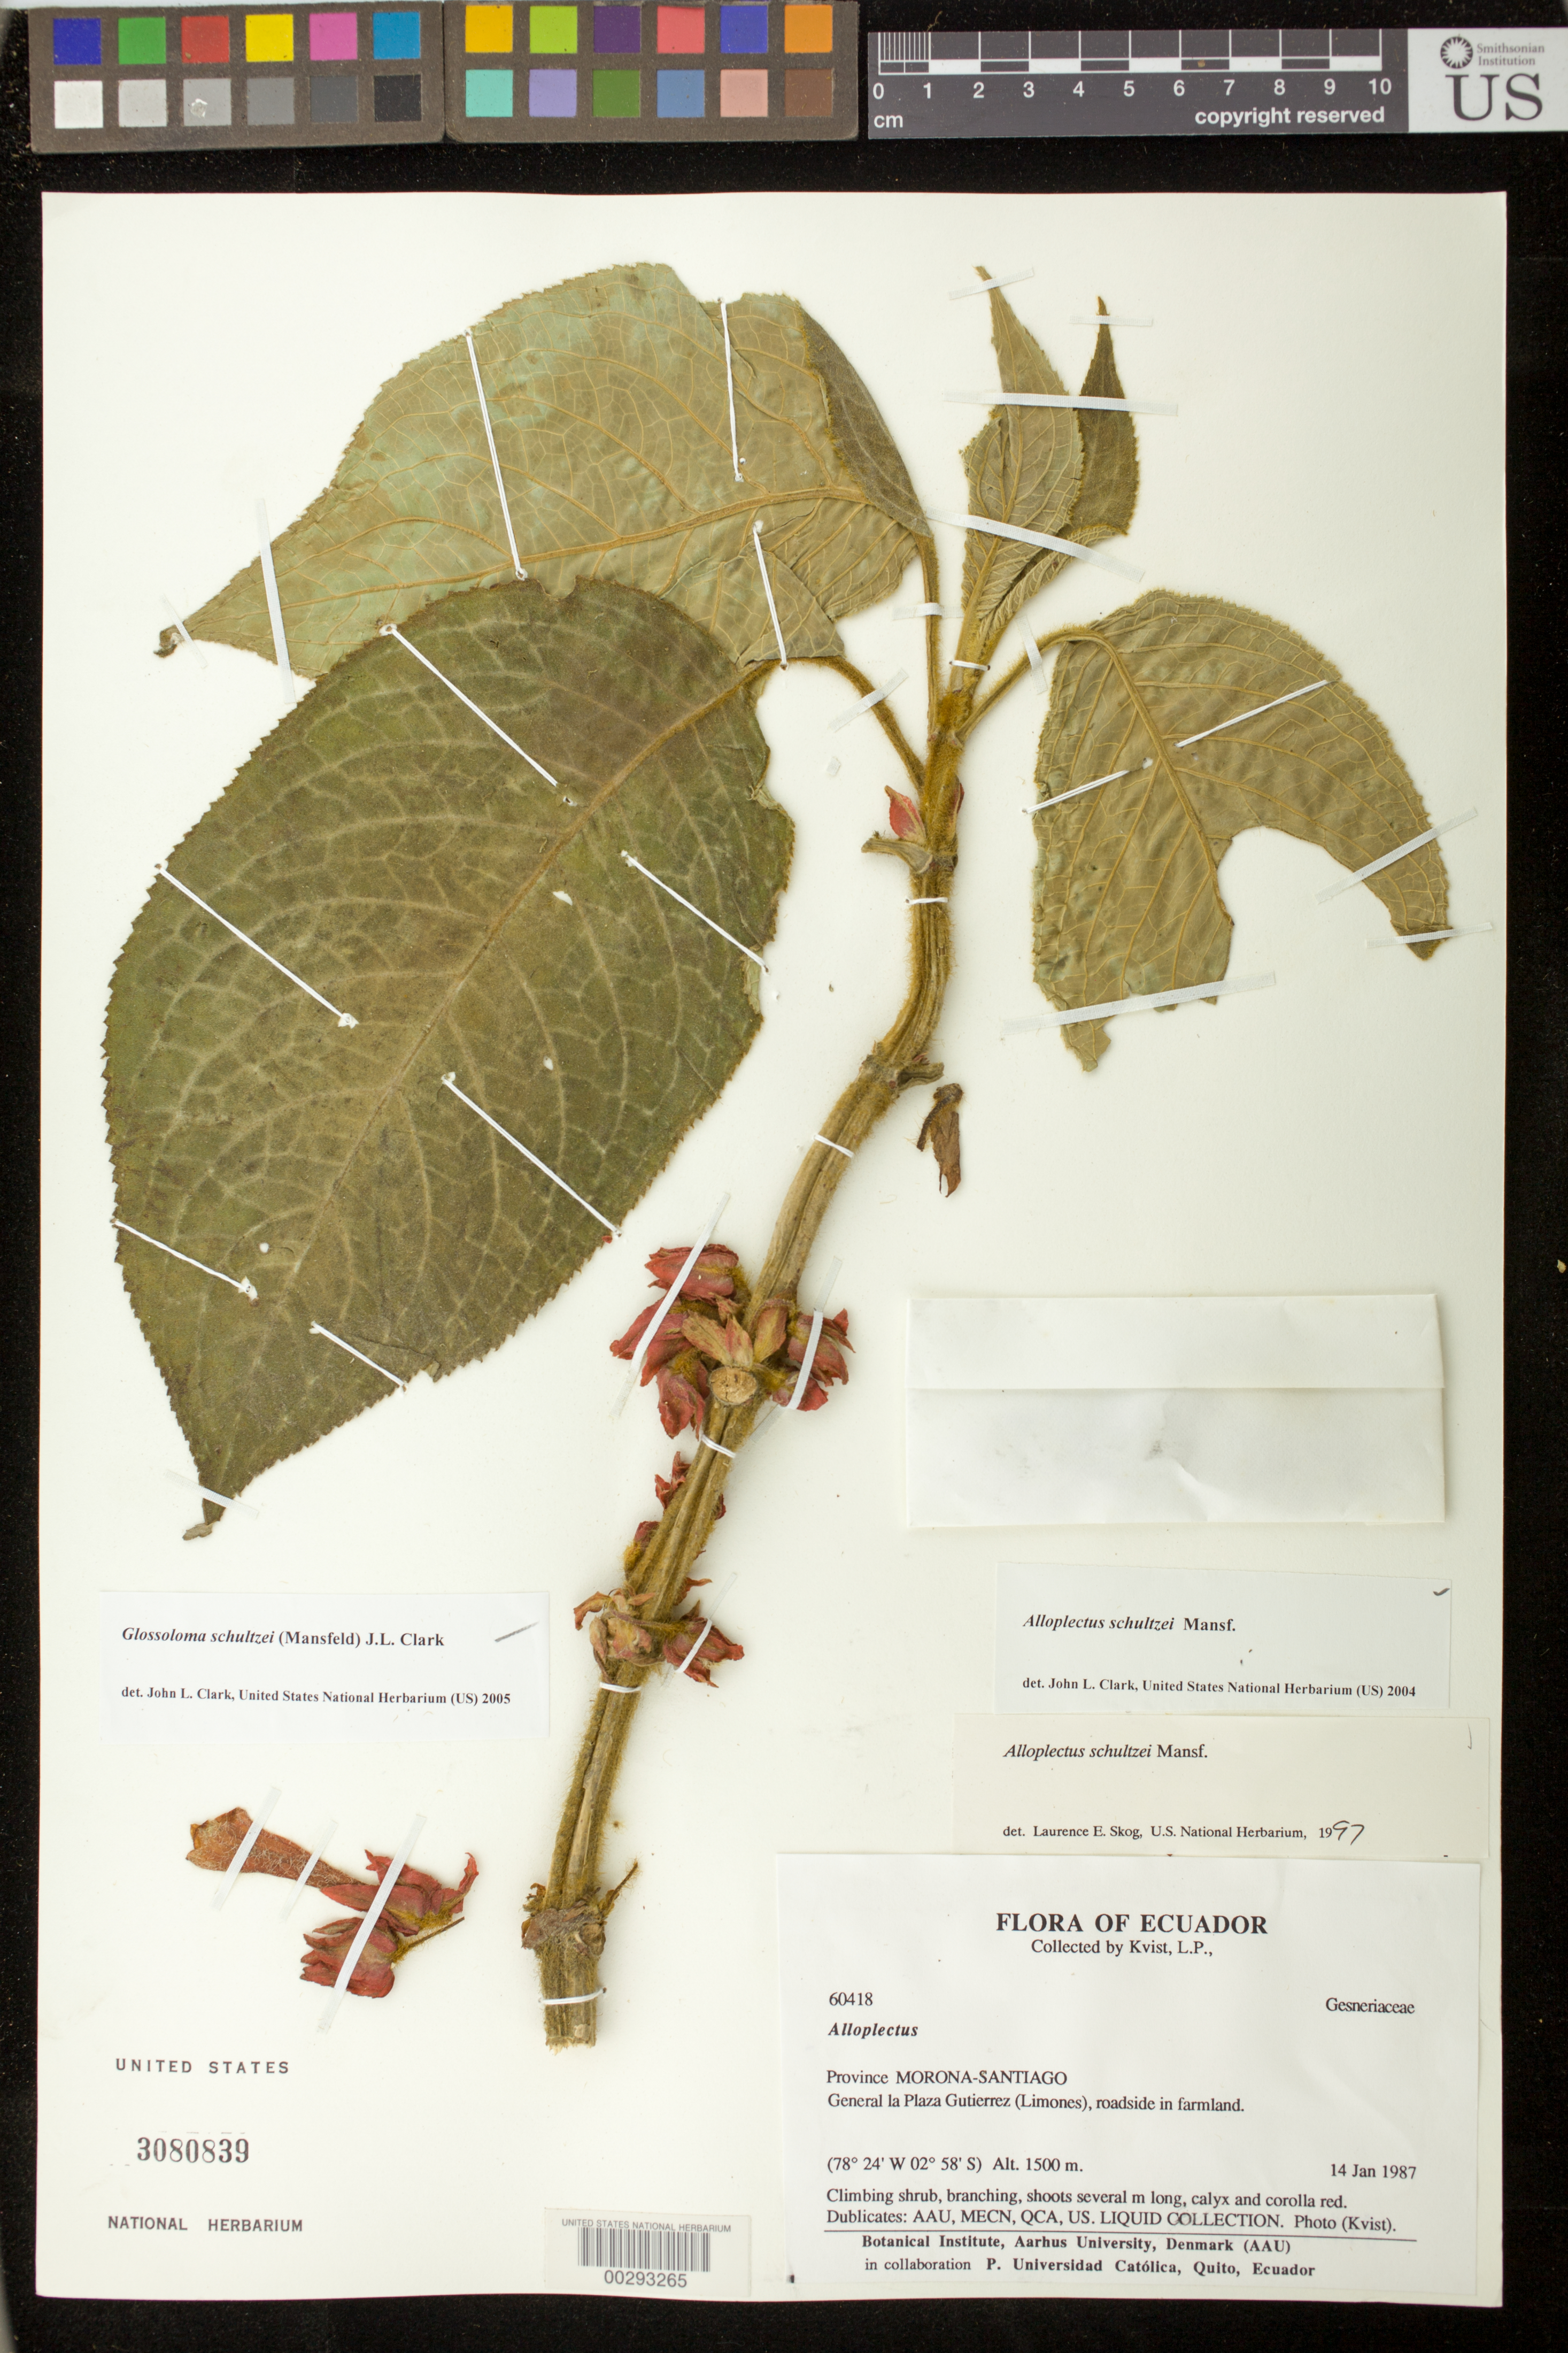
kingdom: Plantae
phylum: Tracheophyta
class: Magnoliopsida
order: Lamiales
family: Gesneriaceae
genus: Glossoloma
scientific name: Glossoloma schultzei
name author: (Mansf.) J.L. Clark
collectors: L. P. Kvist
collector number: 60418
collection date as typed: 14 Jan 1987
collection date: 1987-01-14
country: Ecuador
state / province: Morona-Santiago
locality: General la Plaza Gutierrez (Limones)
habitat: Roadside in farmland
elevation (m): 1500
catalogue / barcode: US 3080839